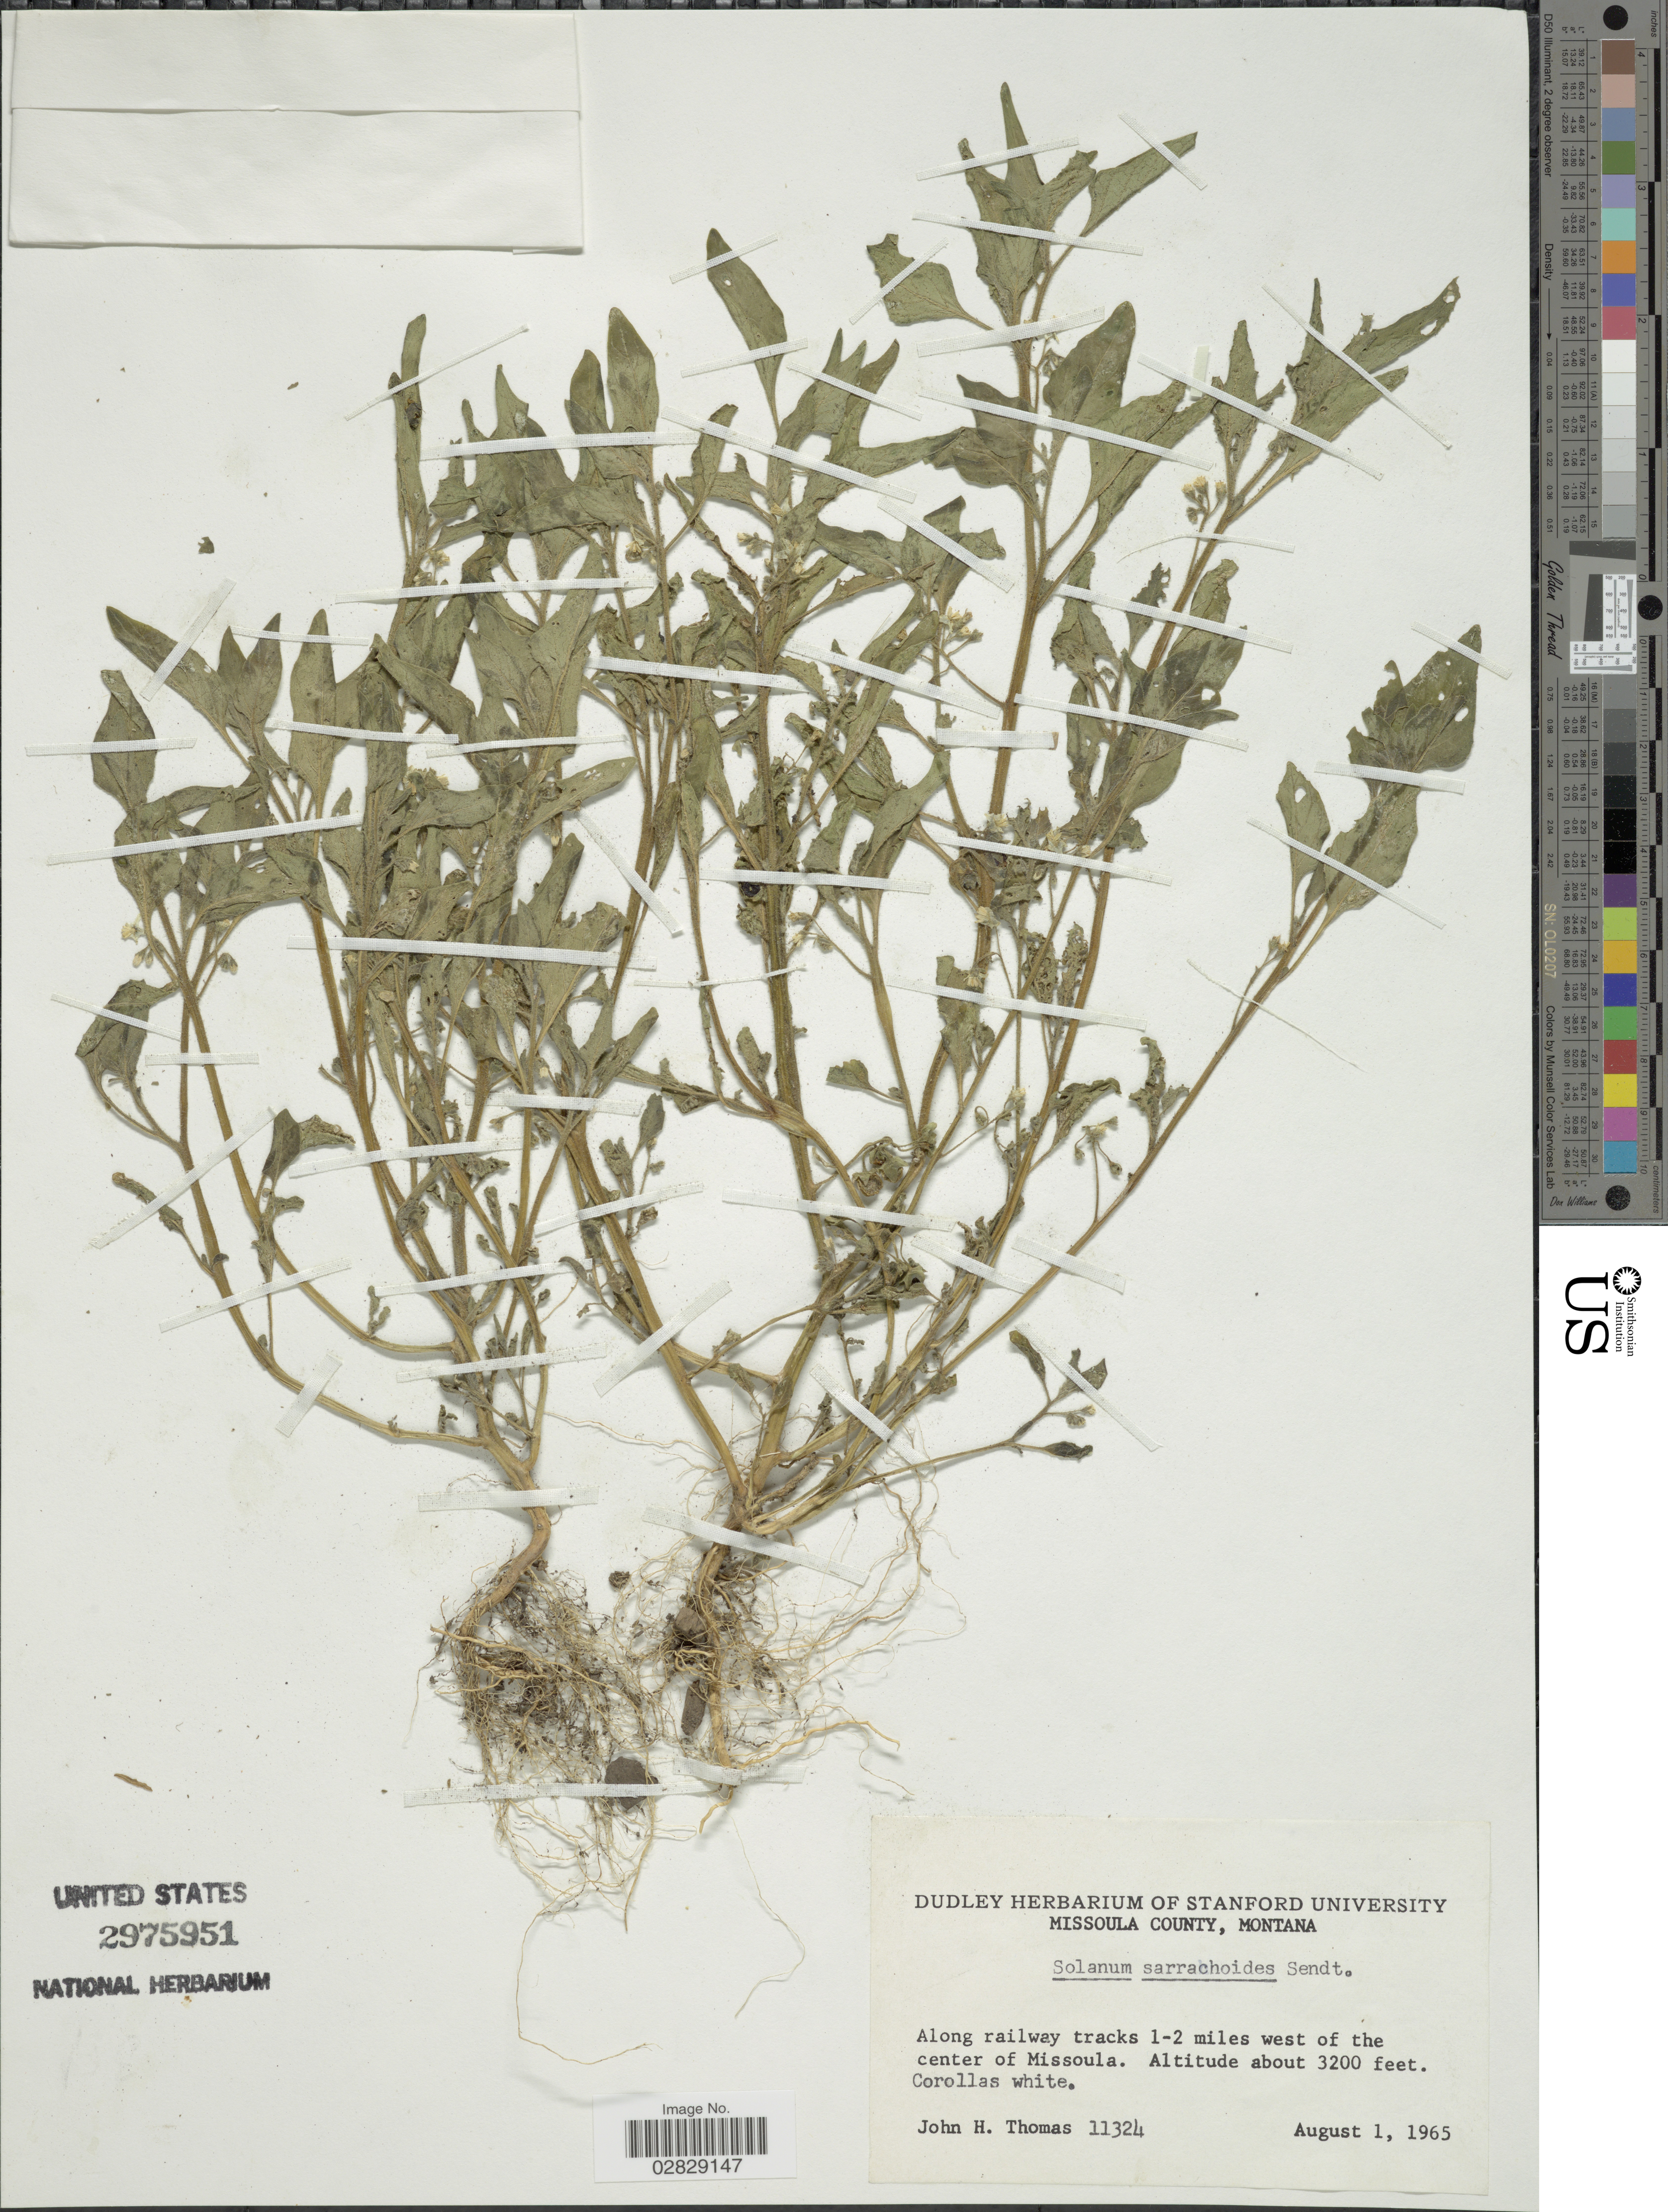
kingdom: Plantae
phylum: Tracheophyta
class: Magnoliopsida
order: Solanales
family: Solanaceae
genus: Solanum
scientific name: Solanum sarachoides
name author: Sendt.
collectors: J. H. Thomas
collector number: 11324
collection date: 1965-08-01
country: United States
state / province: Montana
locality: Missoula County. Along railway tracks 1-2 miles west of the center of Missoula.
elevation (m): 975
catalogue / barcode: US 2975951